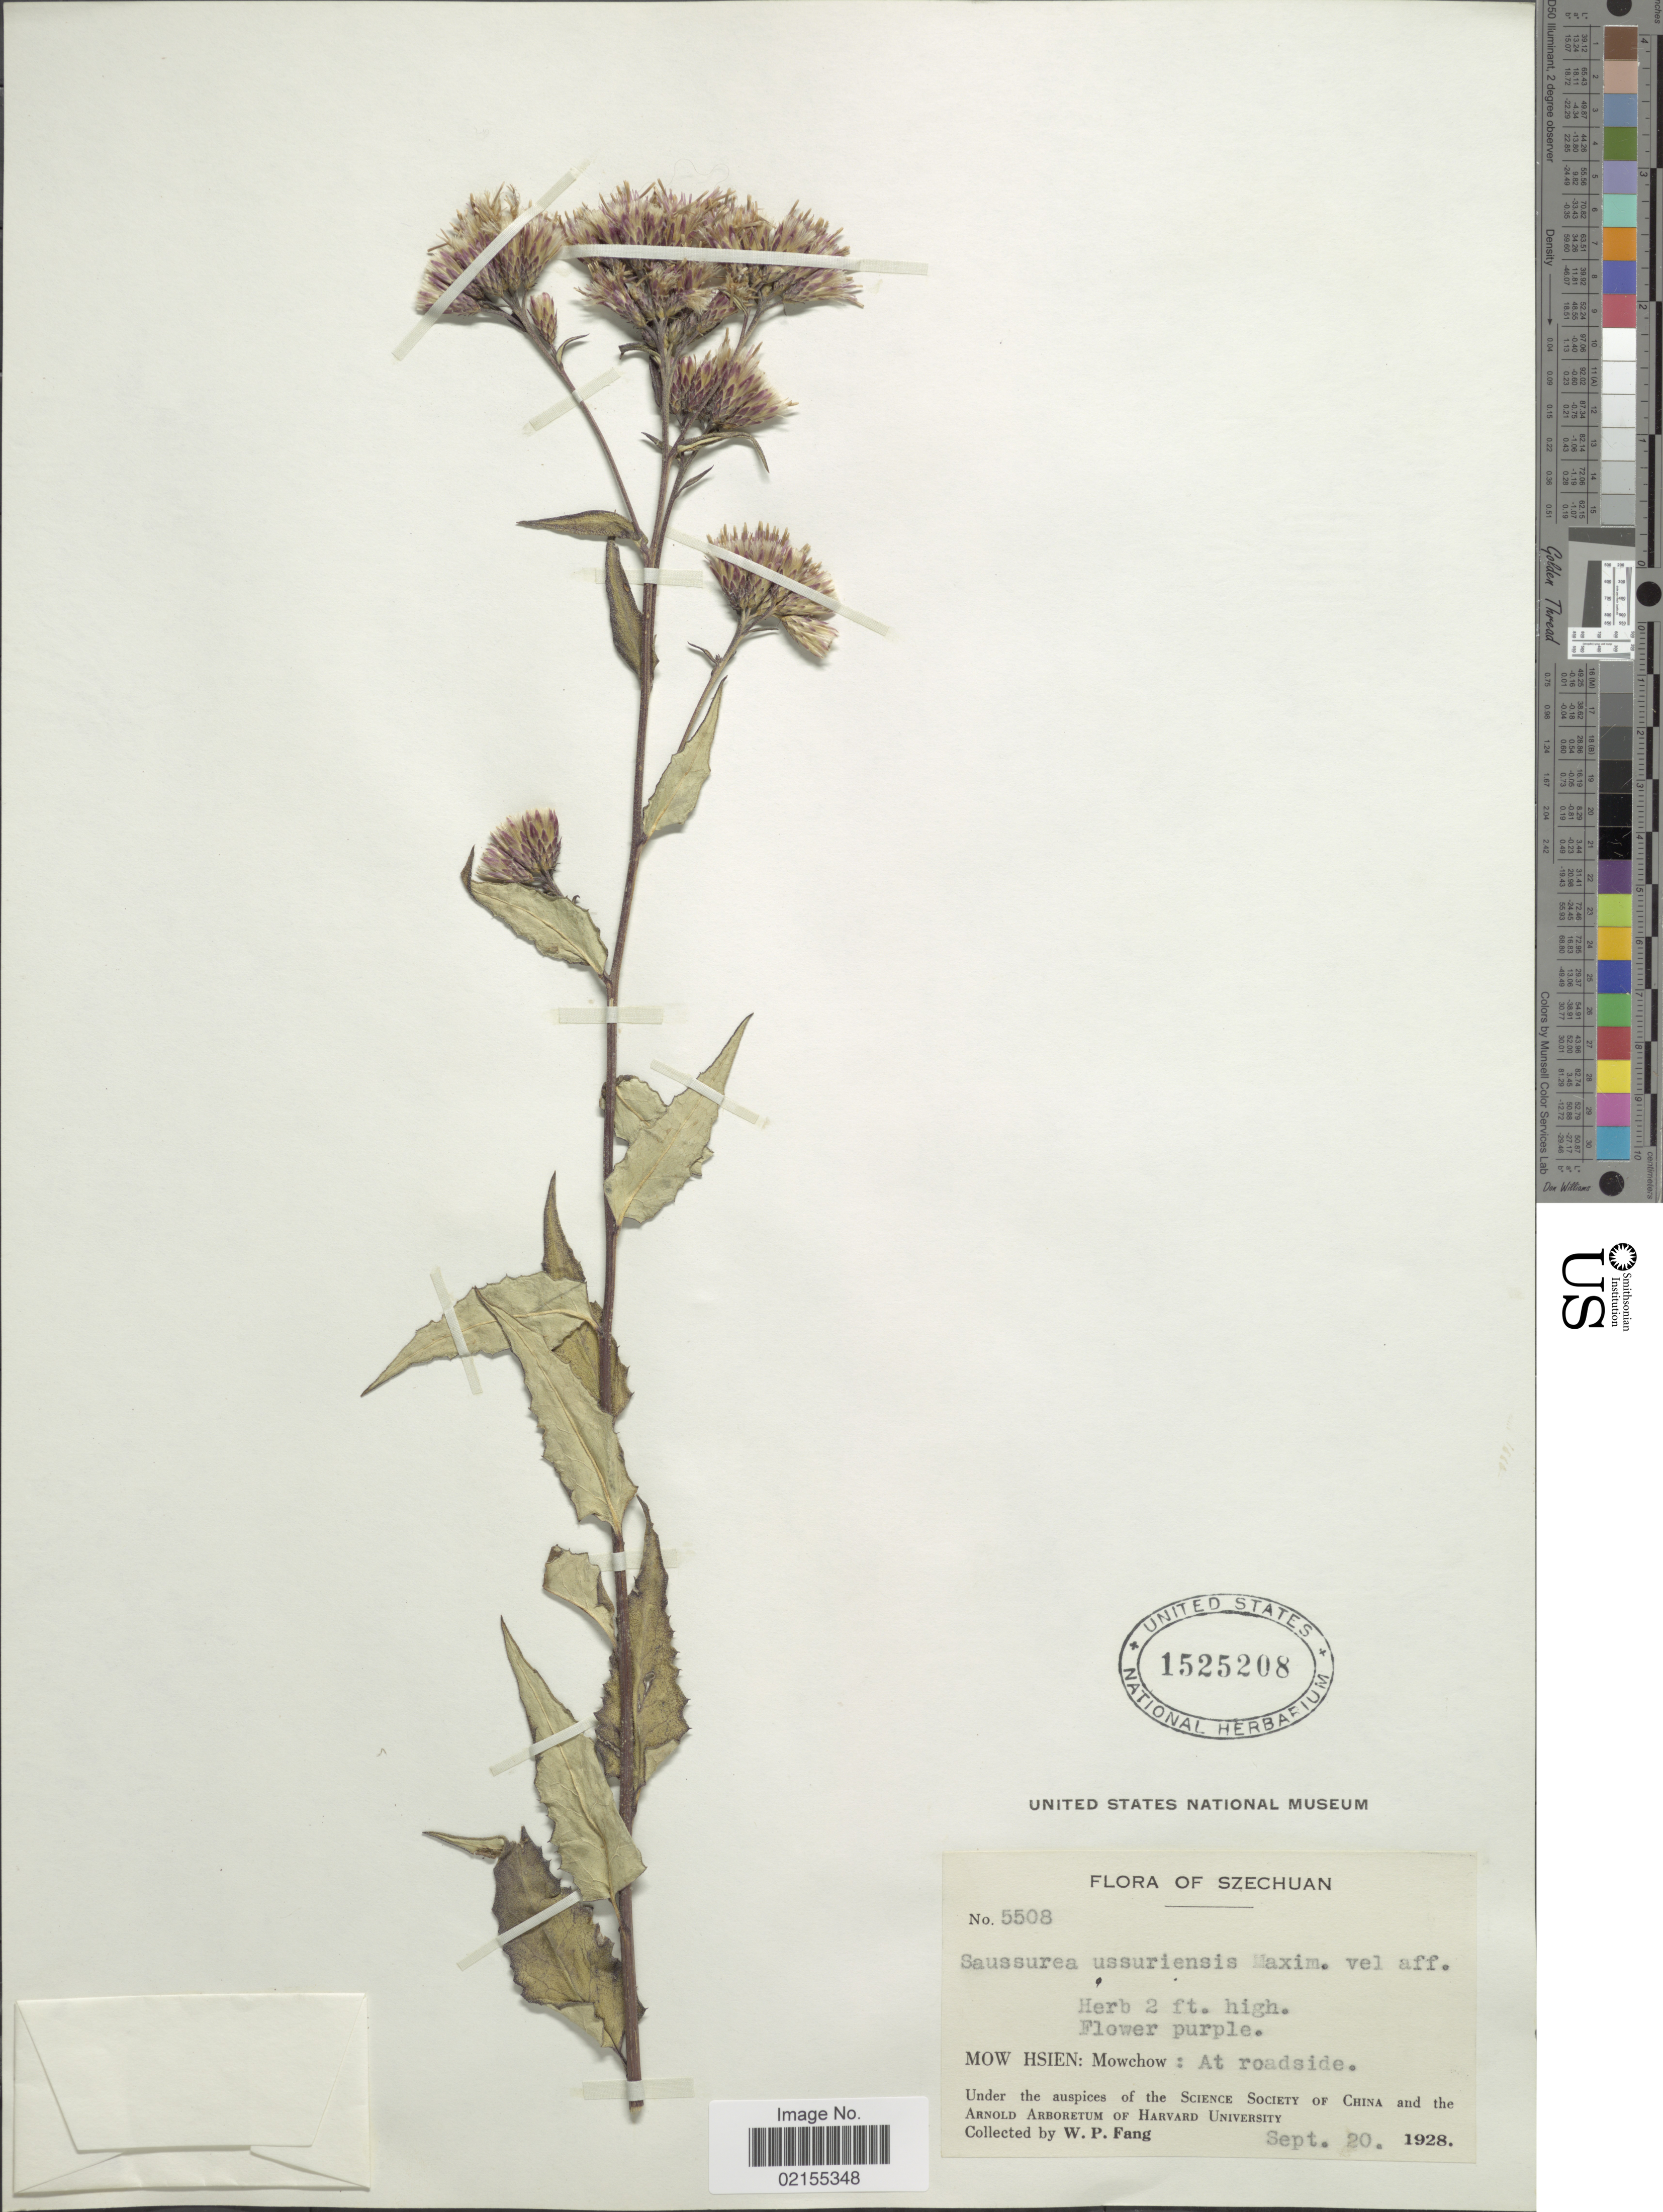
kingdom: Plantae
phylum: Tracheophyta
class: Magnoliopsida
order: Asterales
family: Asteraceae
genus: Saussurea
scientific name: Saussurea dielsiana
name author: Koidz.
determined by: Chen, Yousheng S.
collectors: W. P. Fang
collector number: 5508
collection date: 1928-09-20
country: China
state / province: Sichuan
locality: Szechuan, Mow Hsien, Mowchow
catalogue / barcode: US 1525208